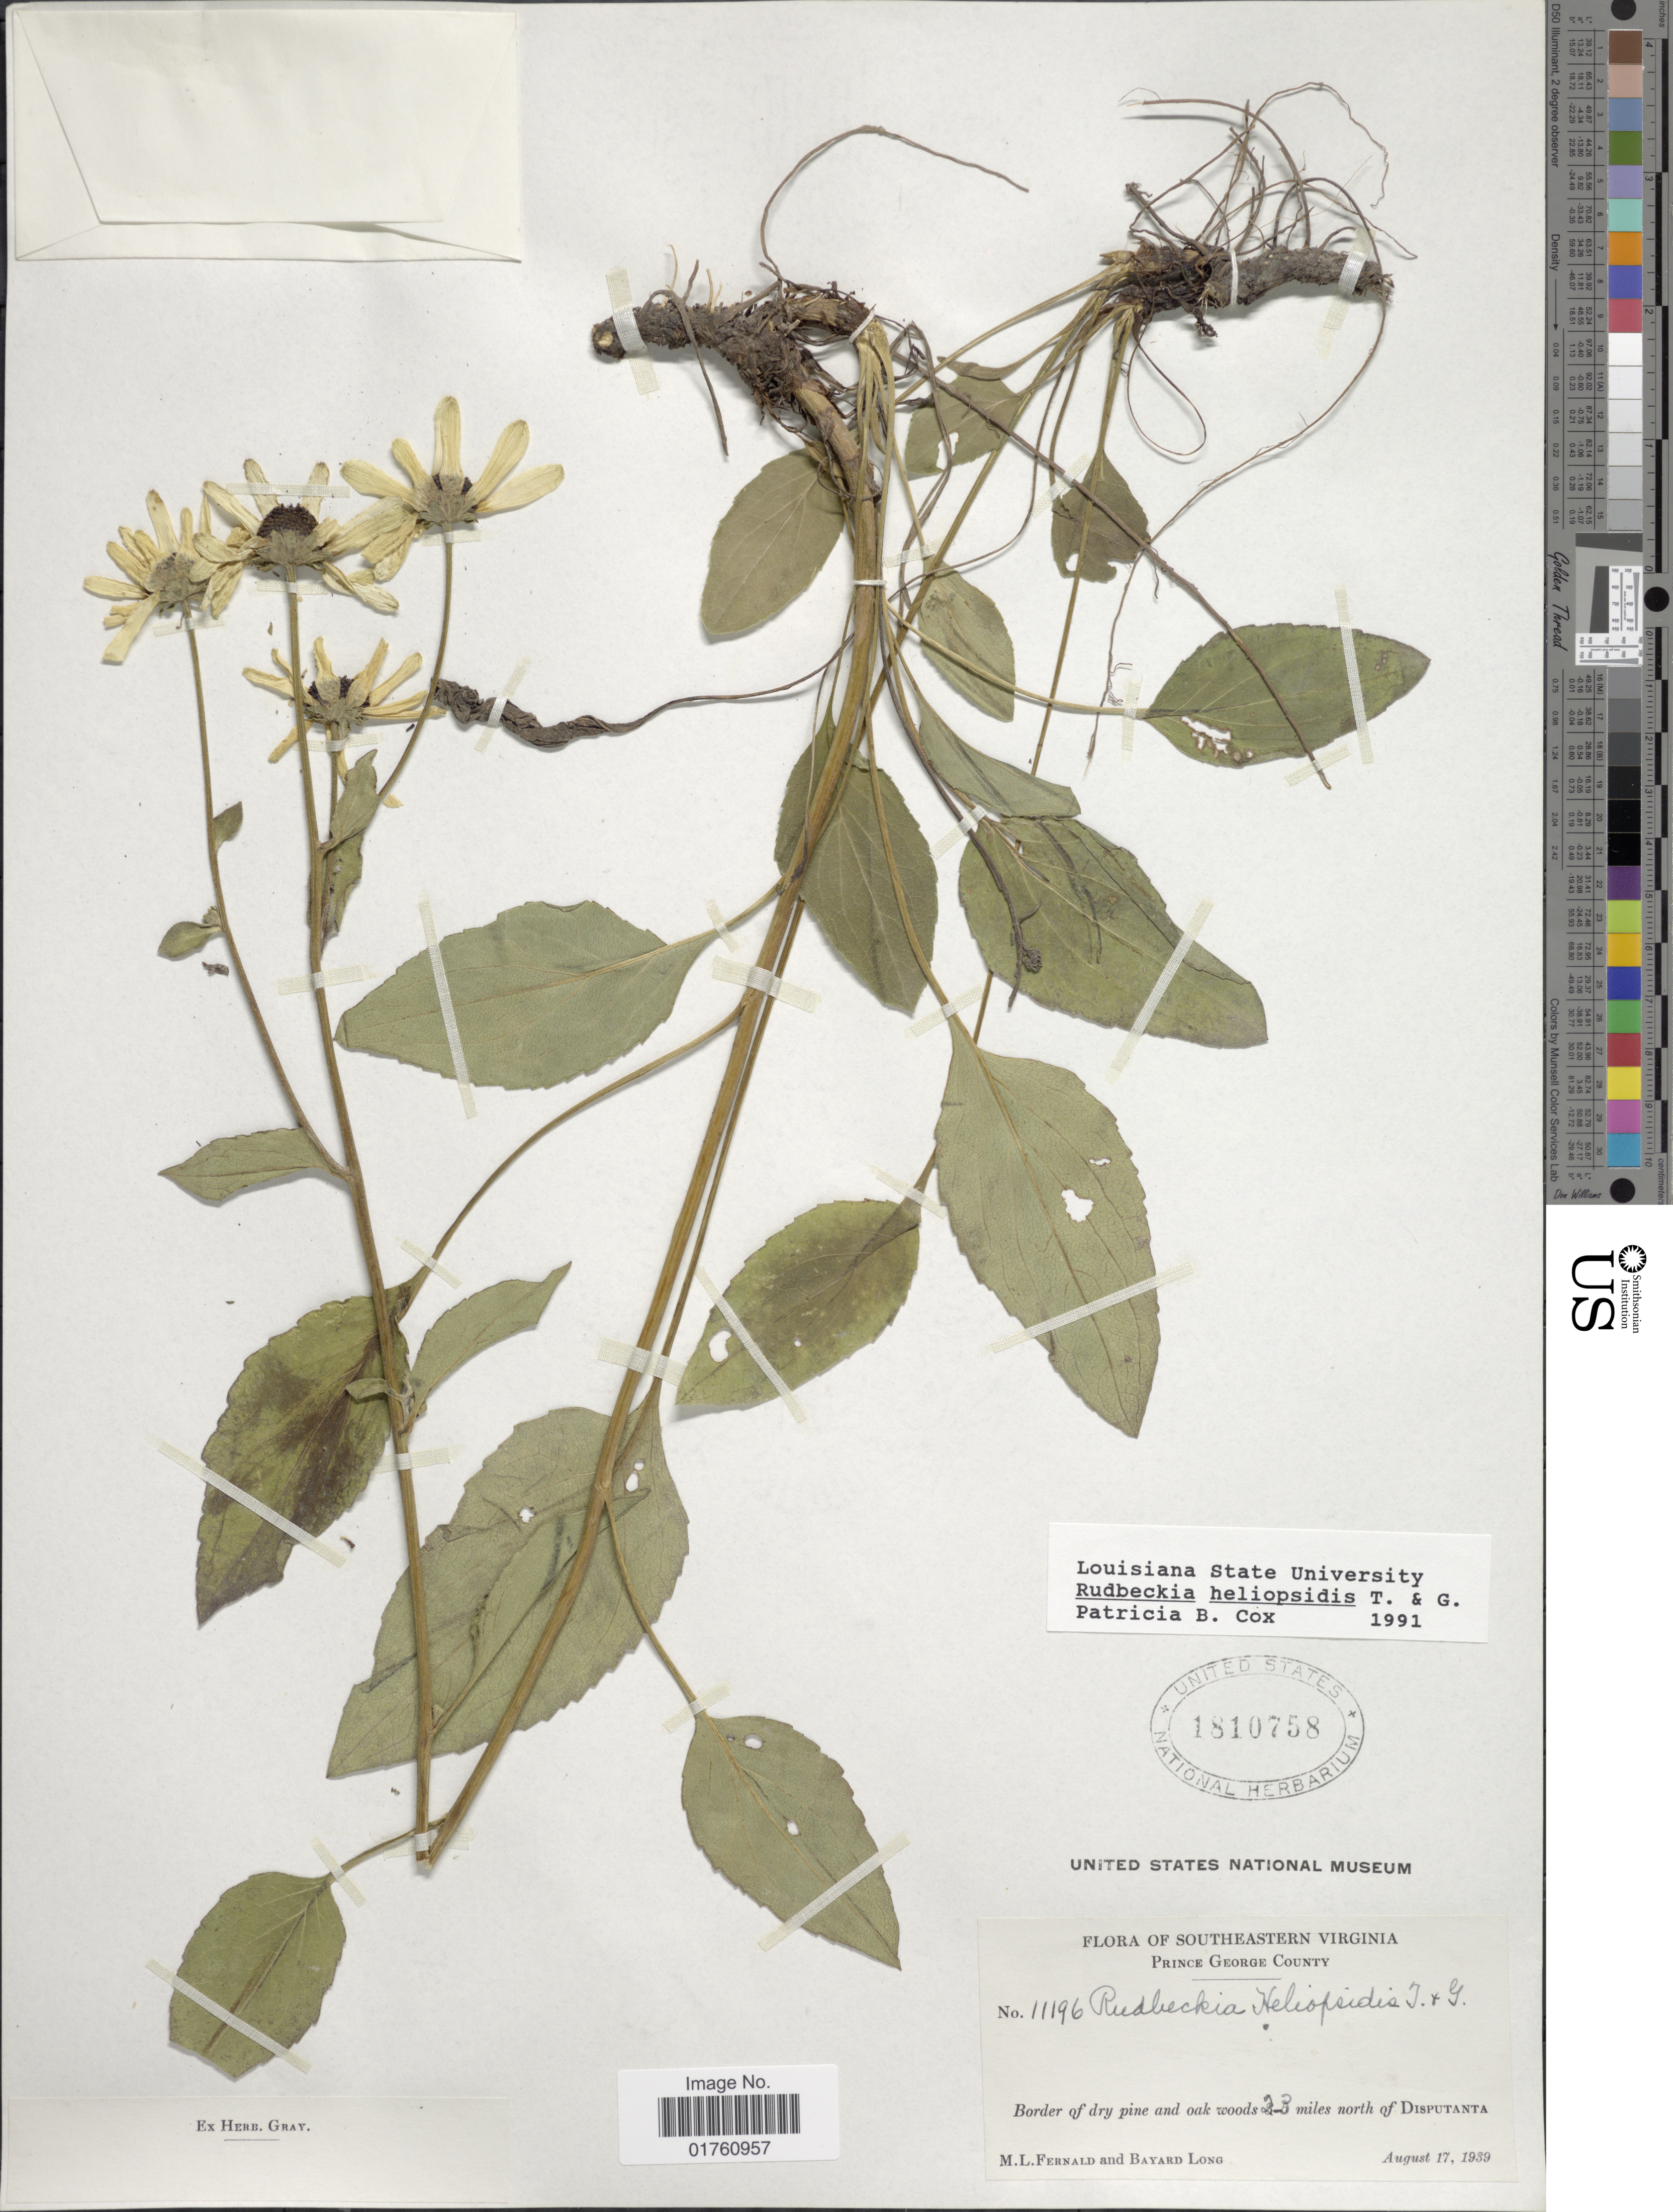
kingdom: Plantae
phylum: Tracheophyta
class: Magnoliopsida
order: Asterales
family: Asteraceae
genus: Rudbeckia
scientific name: Rudbeckia heliopsidis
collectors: M. L. Fernald & B. Long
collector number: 11196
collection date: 1939-08-17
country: United States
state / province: Virginia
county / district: Prince George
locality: Southeastern Virginia, Prince George County, Border of dry pine and oak woods 2-3 miles north of Disputanta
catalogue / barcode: US 1810758